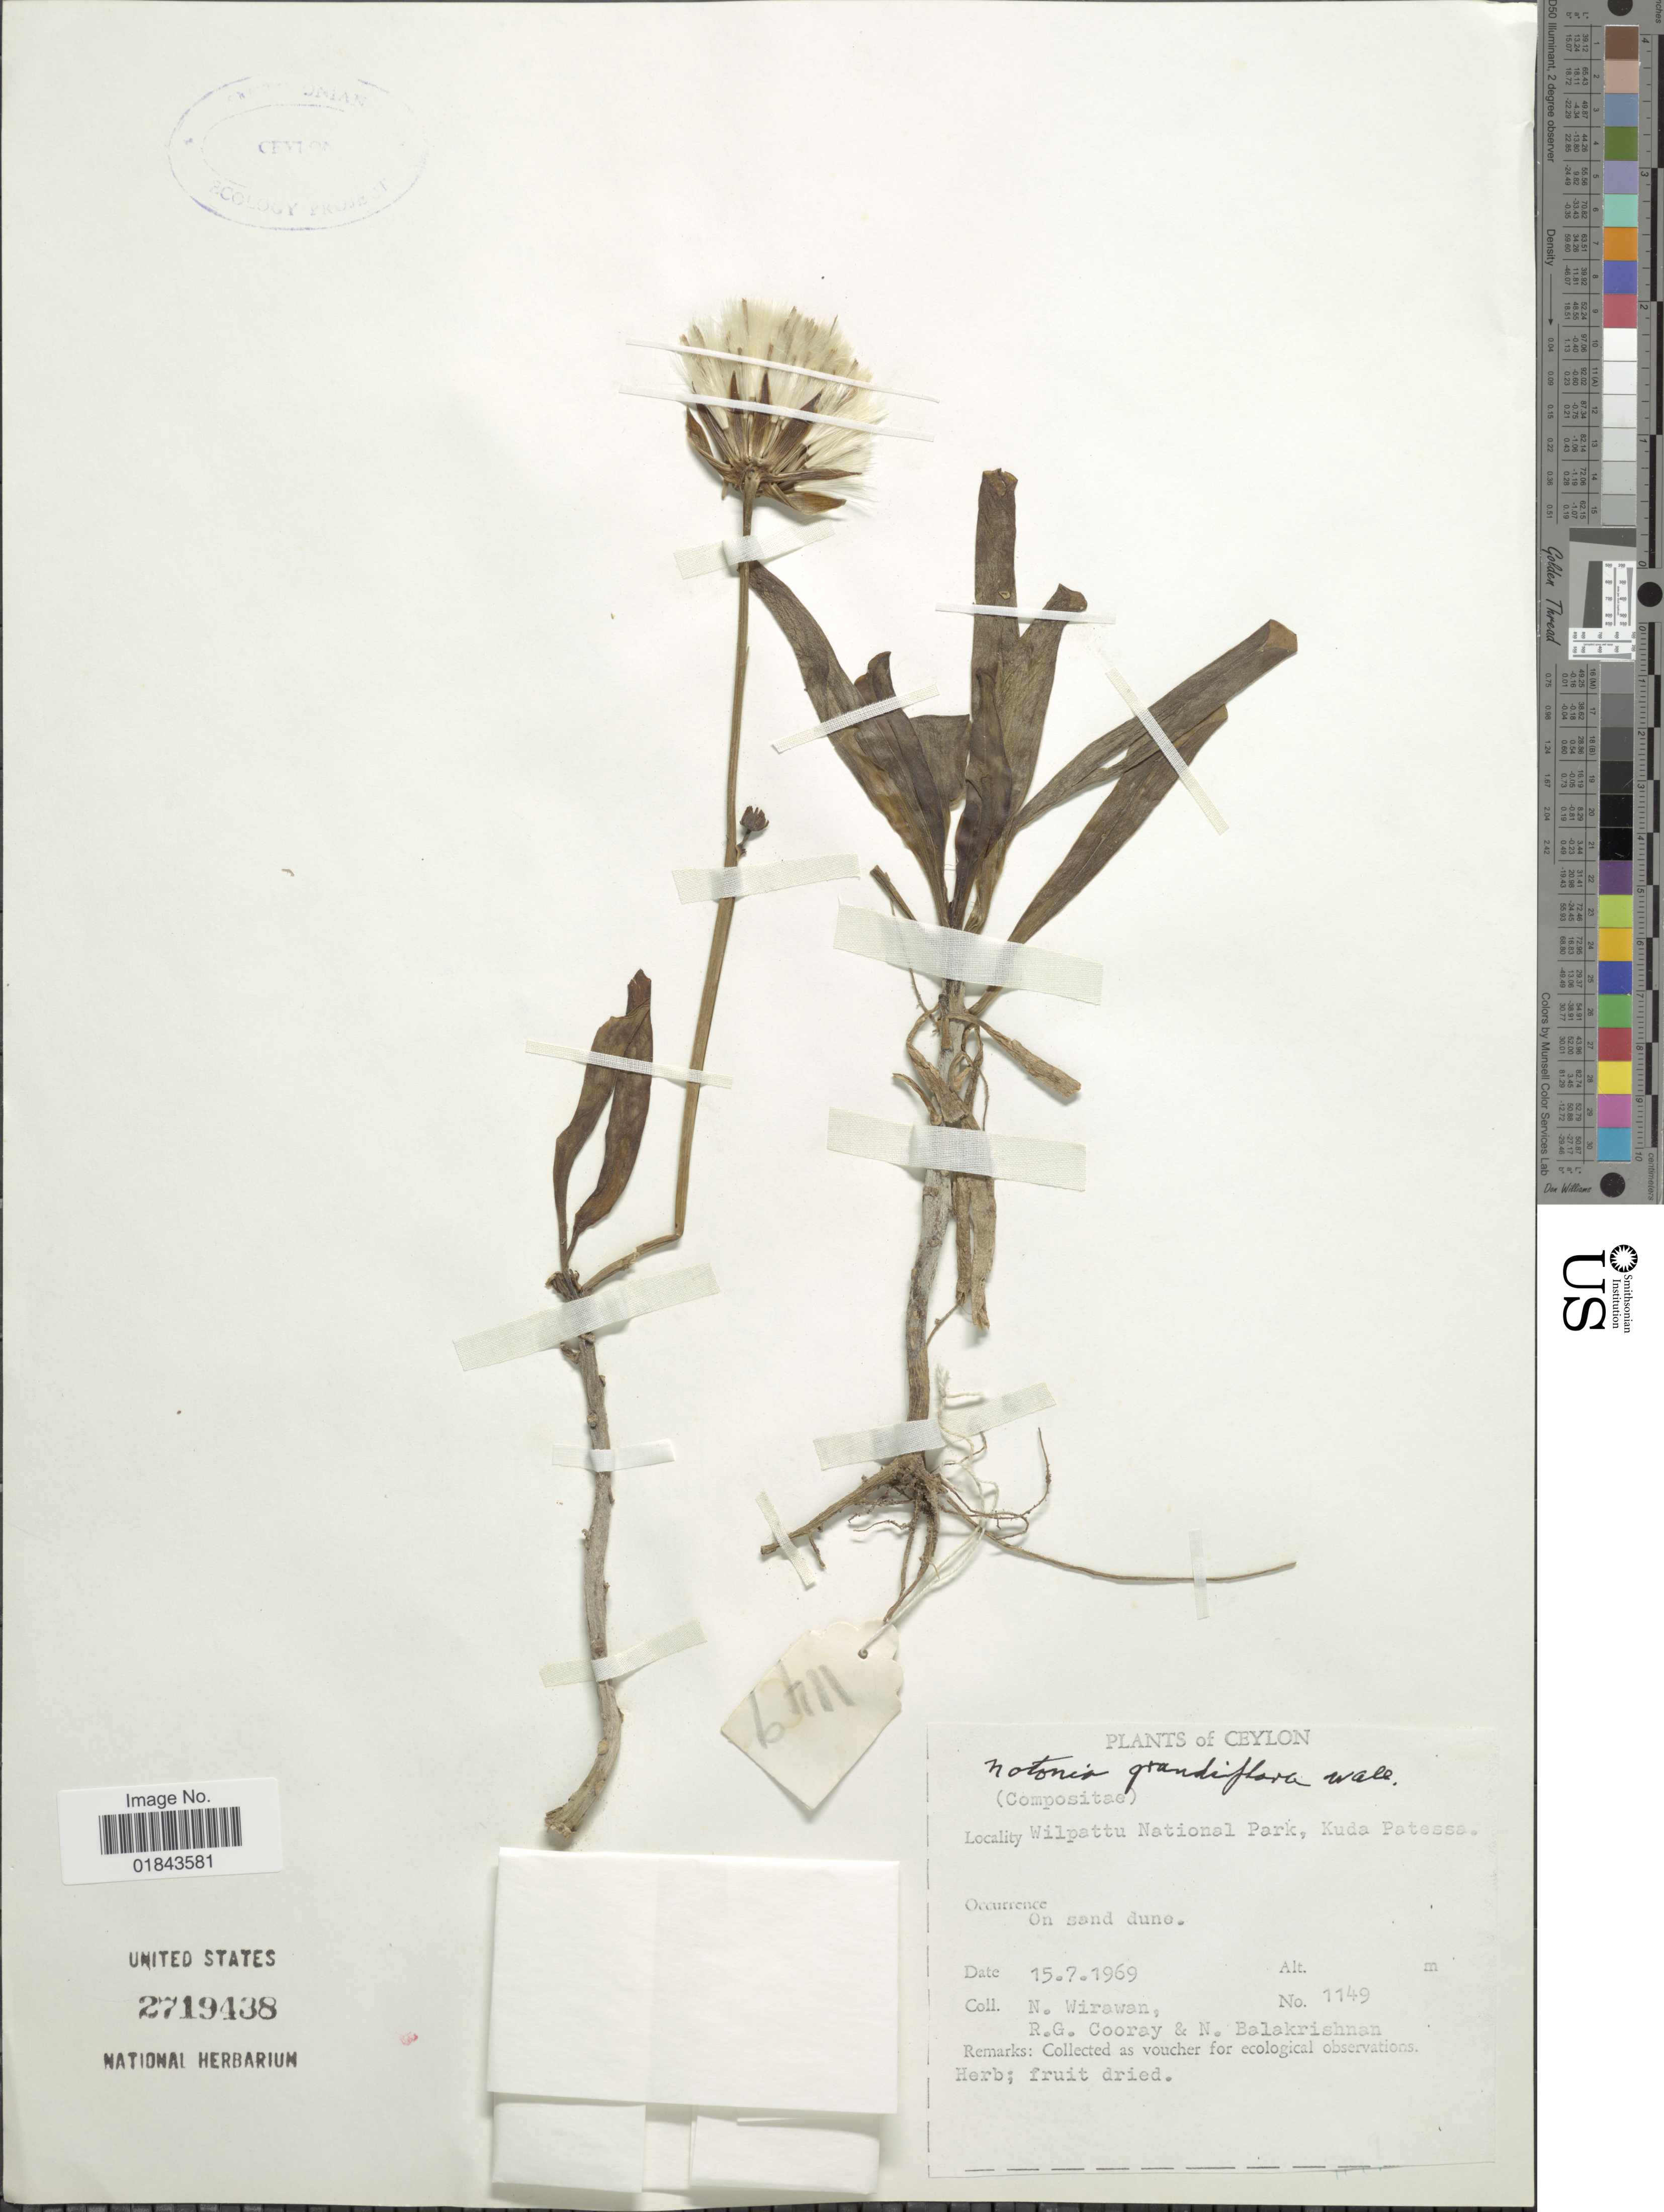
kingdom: Plantae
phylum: Tracheophyta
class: Magnoliopsida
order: Asterales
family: Asteraceae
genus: Notonia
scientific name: Notonia grandiflora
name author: DC.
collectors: N. Wirawan, R. Cooray & N. Balakrishnan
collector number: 1149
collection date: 1969-07-15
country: Sri Lanka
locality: Ceylon, Wilpattu National Park, Kuda Patessa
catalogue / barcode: US 2719438